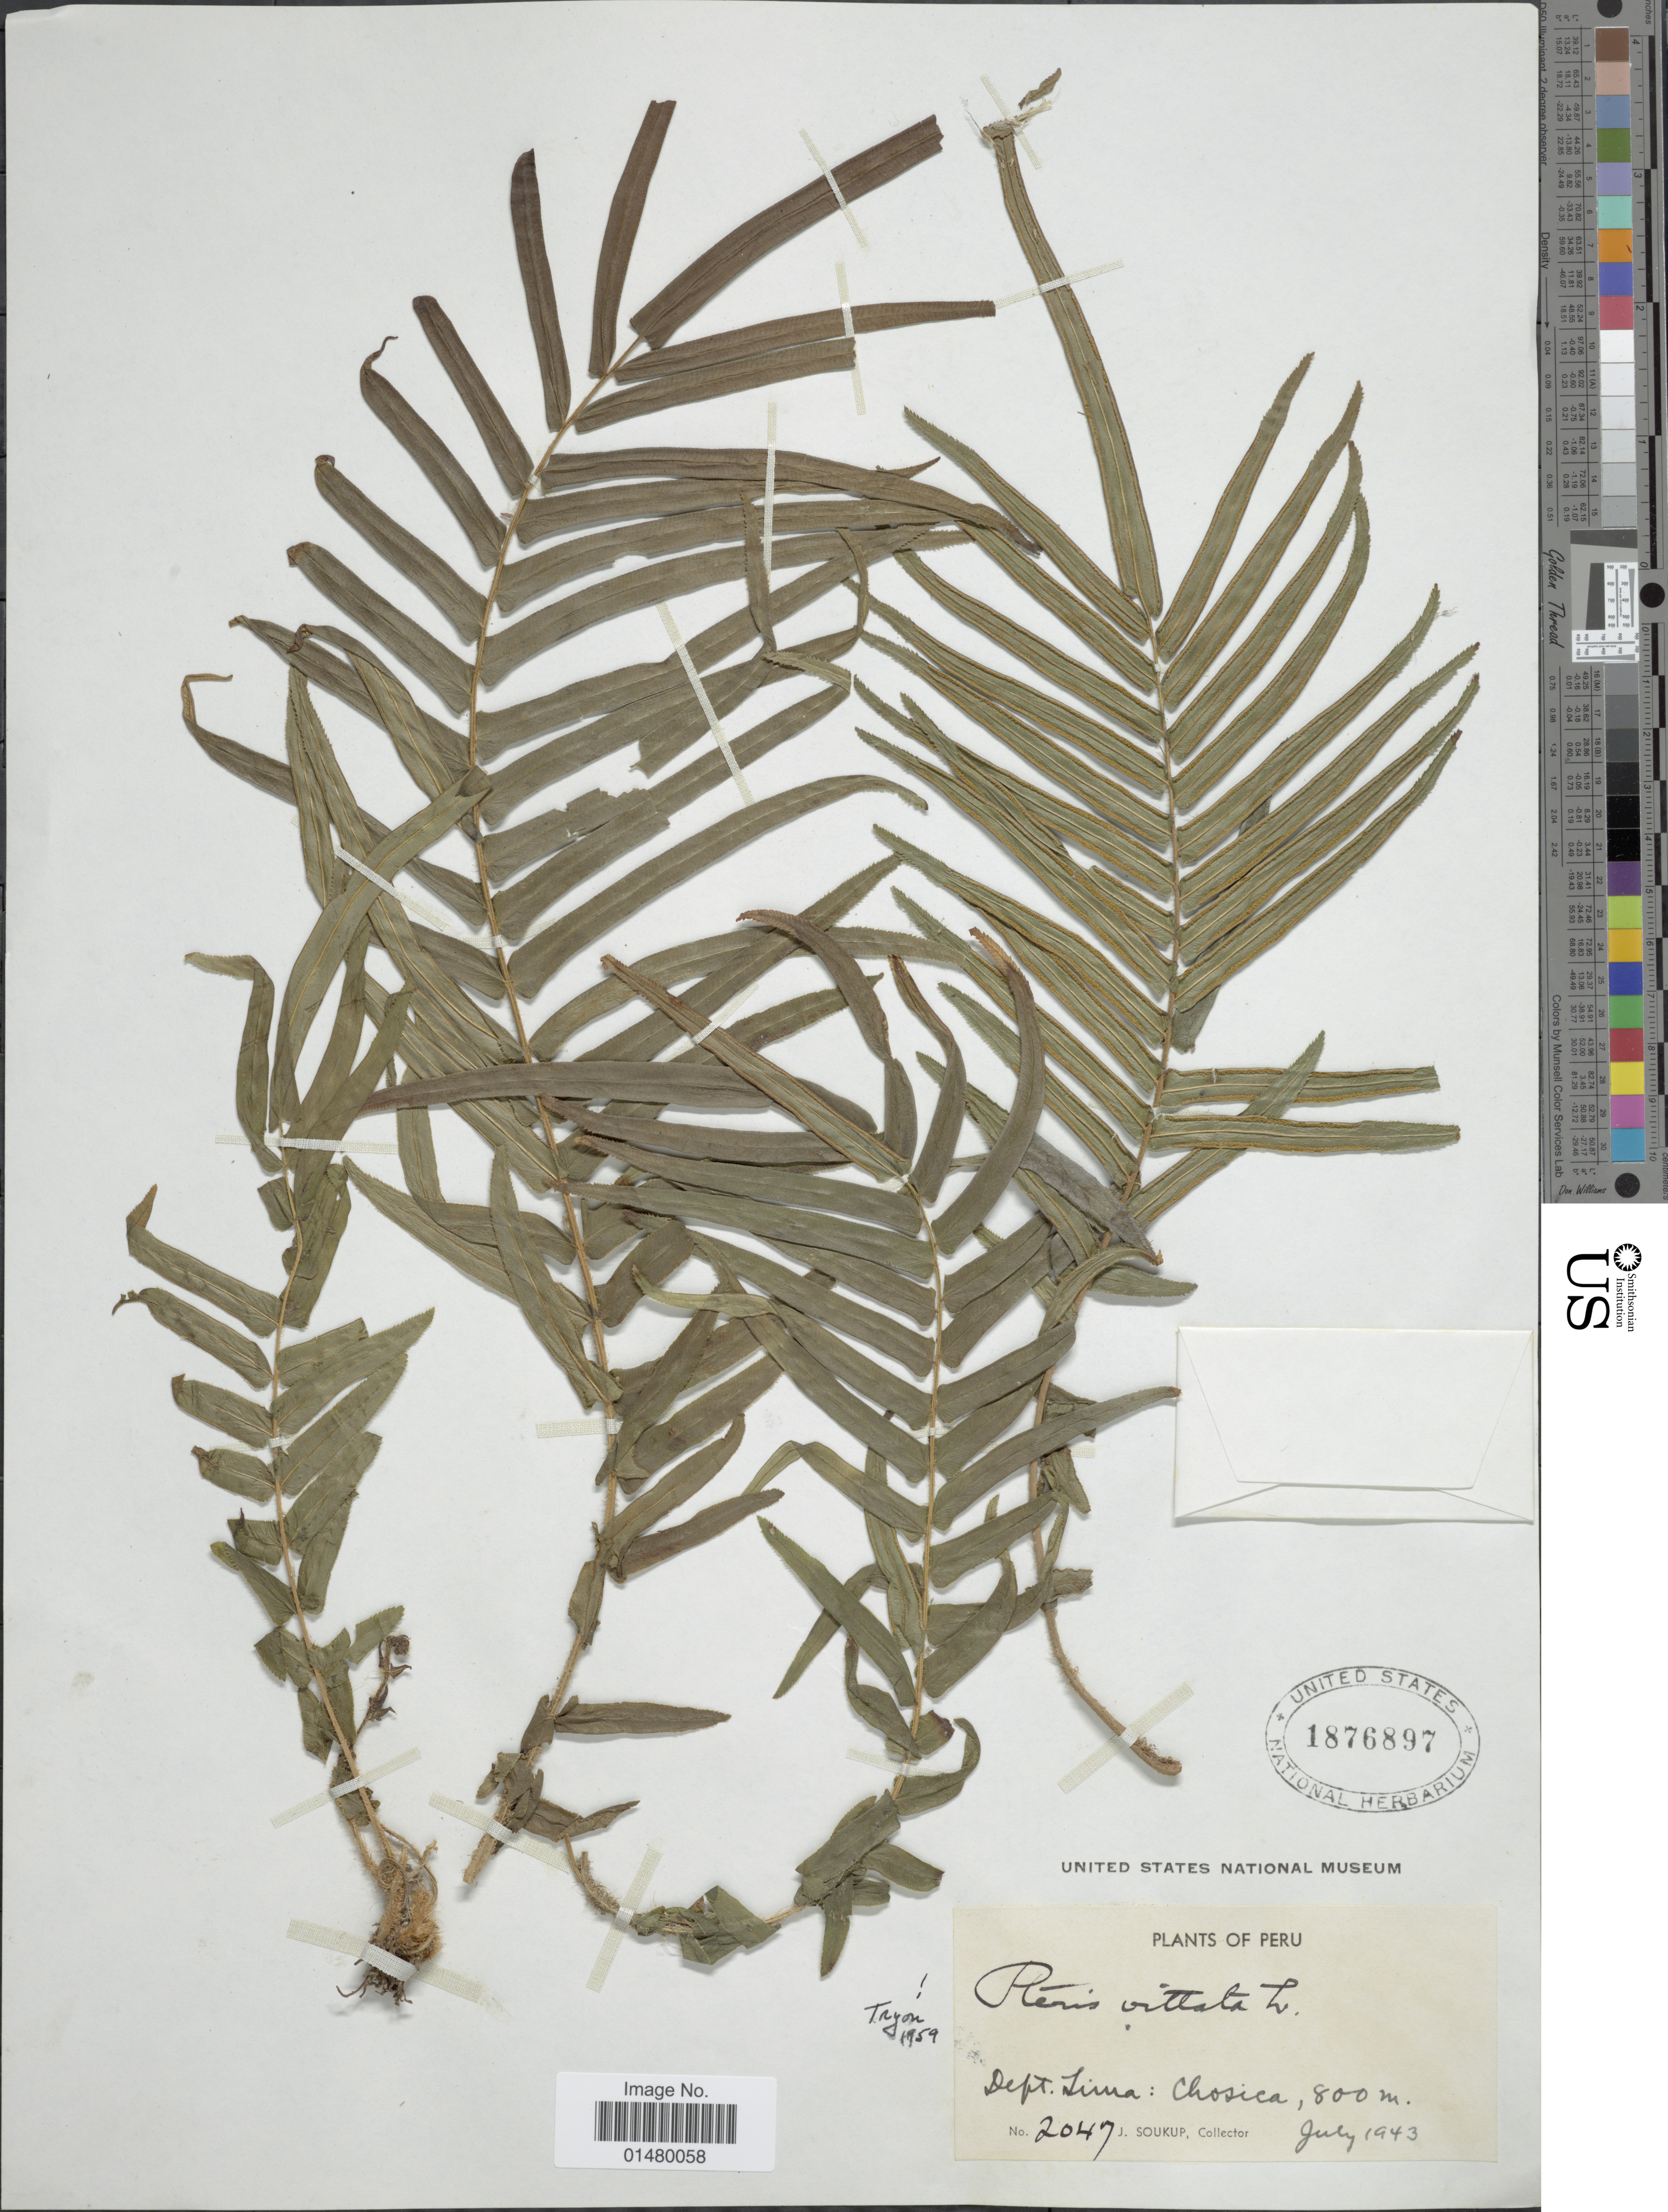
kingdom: Plantae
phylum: Tracheophyta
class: Polypodiopsida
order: Polypodiales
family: Pteridaceae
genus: Pteris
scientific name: Pteris vittata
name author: L.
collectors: J. Soukup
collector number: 2047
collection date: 1943-07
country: Peru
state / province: Lima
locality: Dept. Lima: Chosica.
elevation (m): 800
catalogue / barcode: US 1876897